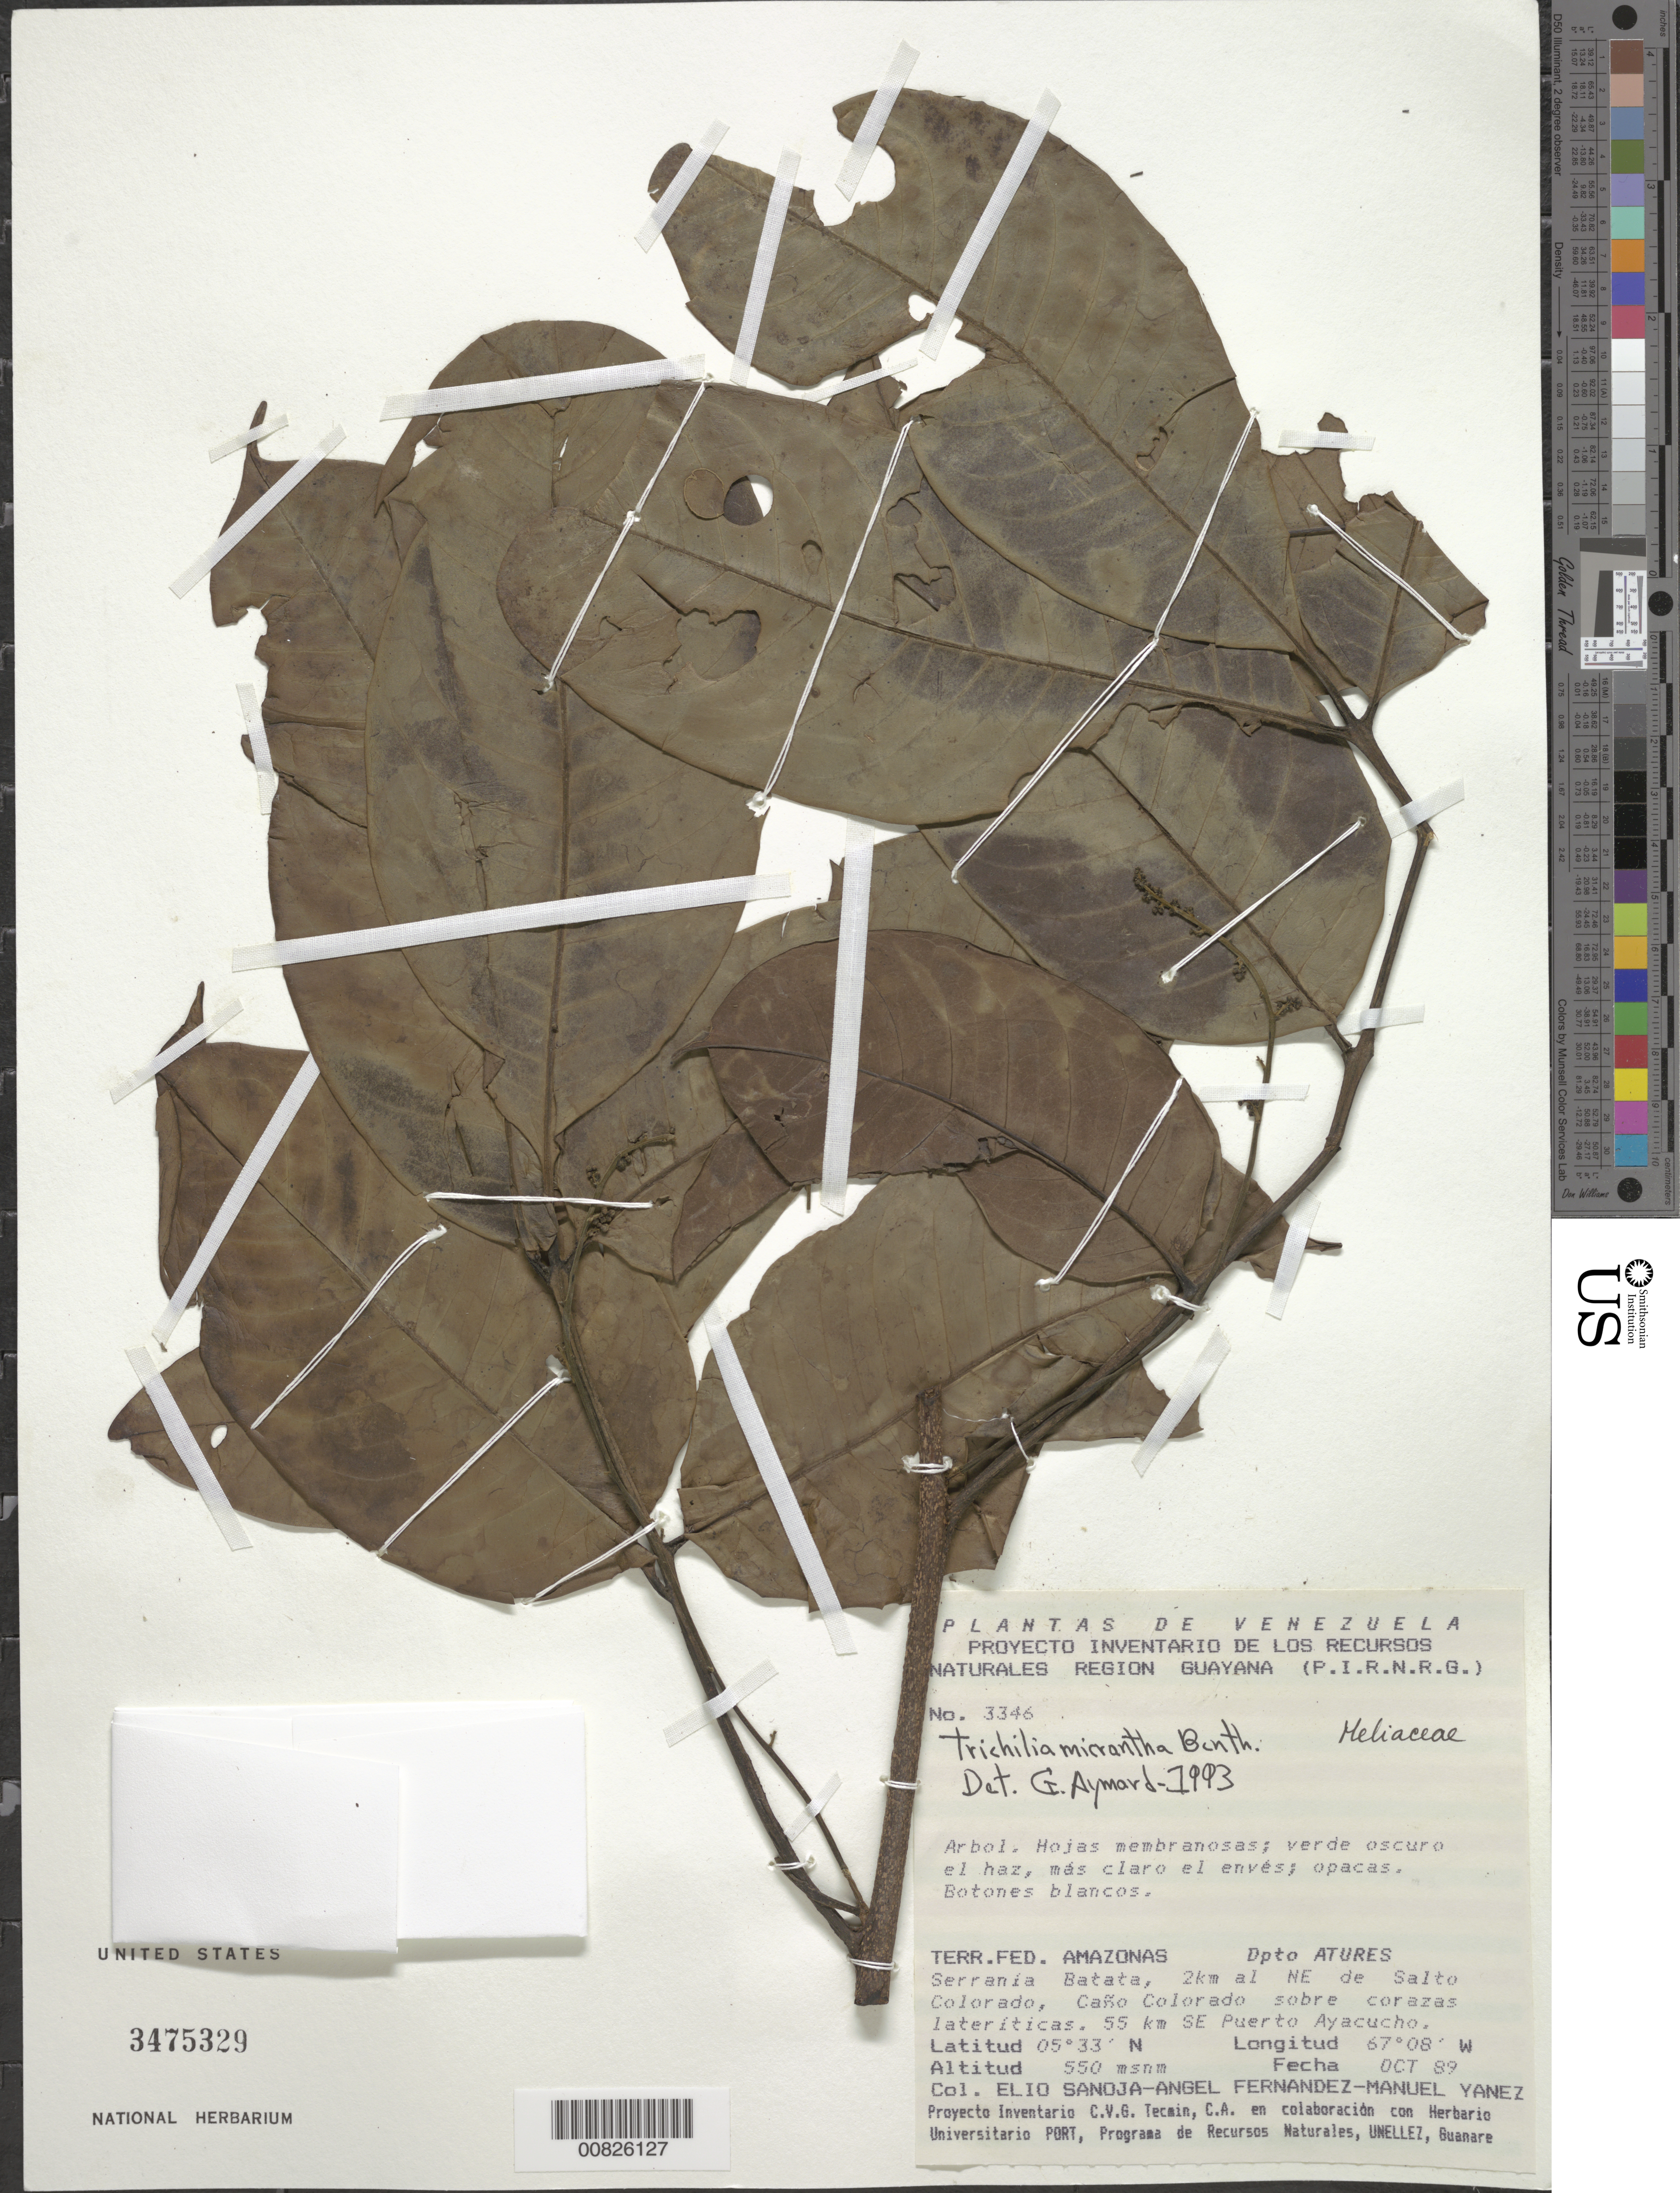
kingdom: Plantae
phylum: Tracheophyta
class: Magnoliopsida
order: Sapindales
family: Meliaceae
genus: Trichilia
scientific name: Trichilia micrantha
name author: Benth.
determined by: Aymard C., G. A., (PORT), Univ. Nac. Exp. de los Llanos Ezequiel Zamora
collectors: E. Sanoja, A. Fernandez & M. Yanez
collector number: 3346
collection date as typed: Oct-89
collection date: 1989-10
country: Venezuela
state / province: Amazonas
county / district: Atures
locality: Serrania Batata, 2 km NE de Salto Colorado, Caño Colorado, 55 km SE Puerto Ayacucho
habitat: Sobre corazas lateríticas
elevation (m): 550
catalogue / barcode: US 3475329